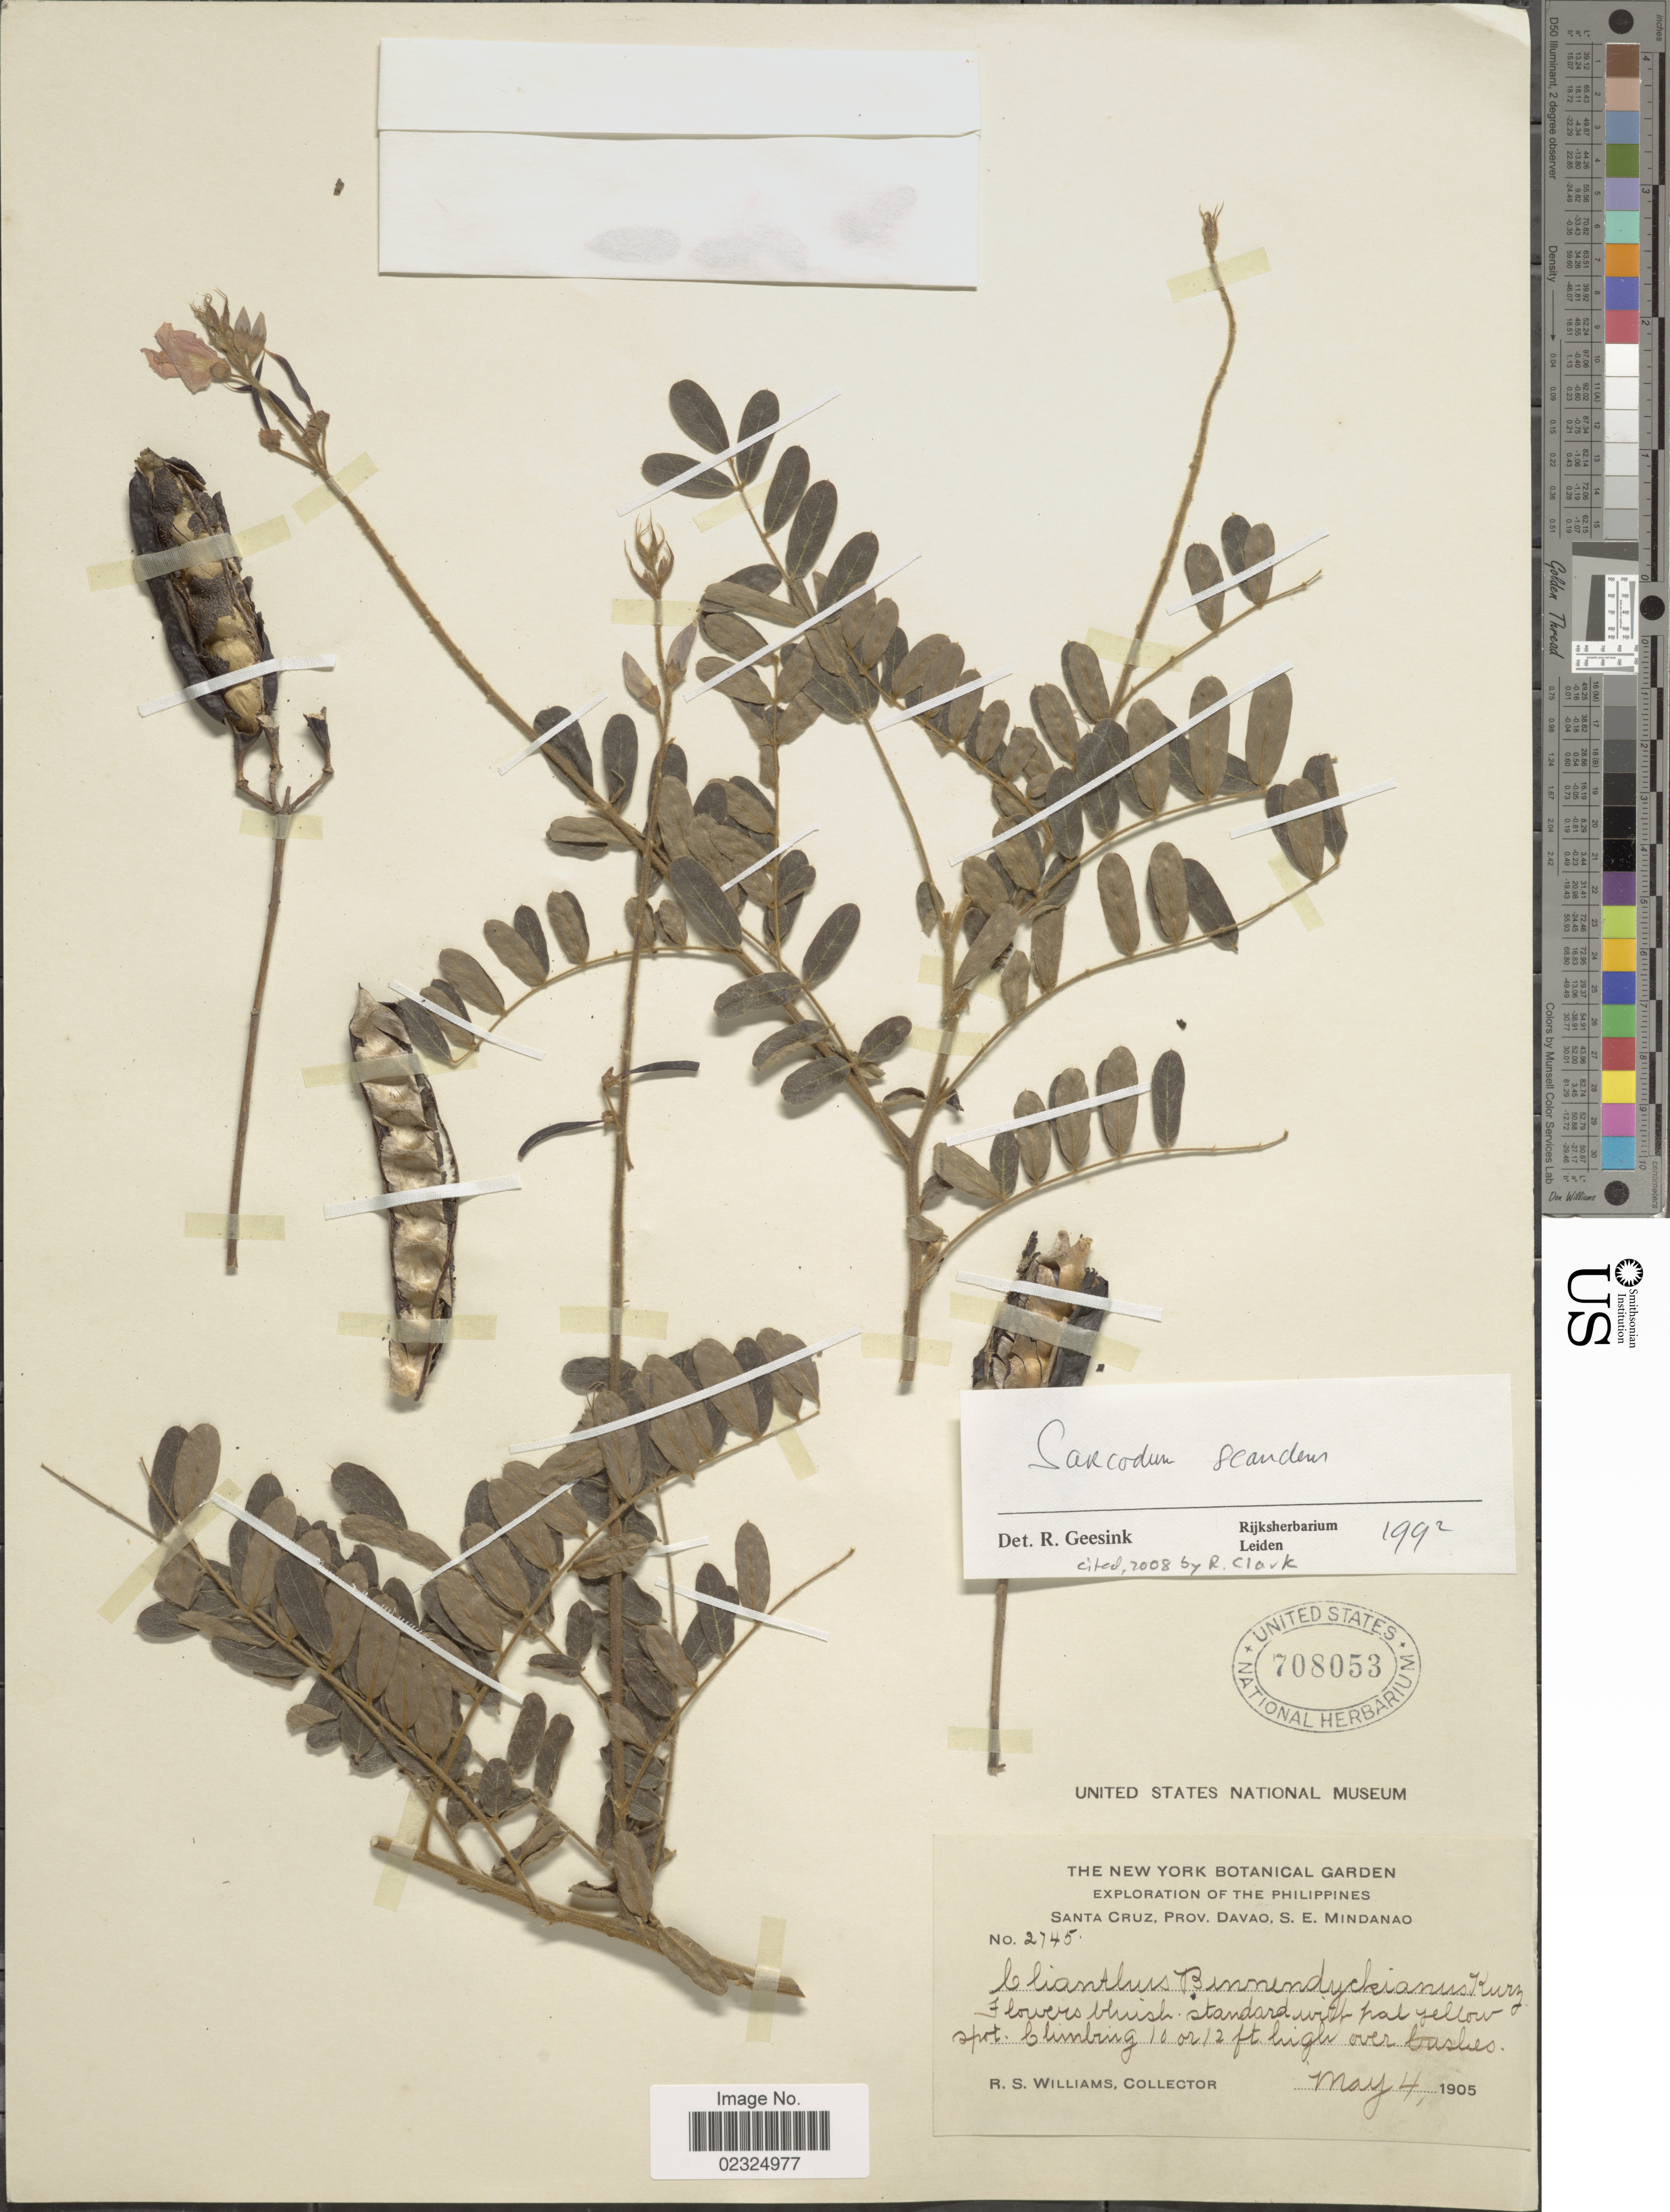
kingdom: Plantae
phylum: Tracheophyta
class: Magnoliopsida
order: Fabales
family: Fabaceae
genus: Sarcodum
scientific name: Sarcodum scandens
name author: Lour.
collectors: R. S. Williams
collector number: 2745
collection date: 1905-05-04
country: Philippines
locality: Santa Cruz, Prov. Davao, S.E. Mindanao.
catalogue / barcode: US 708053